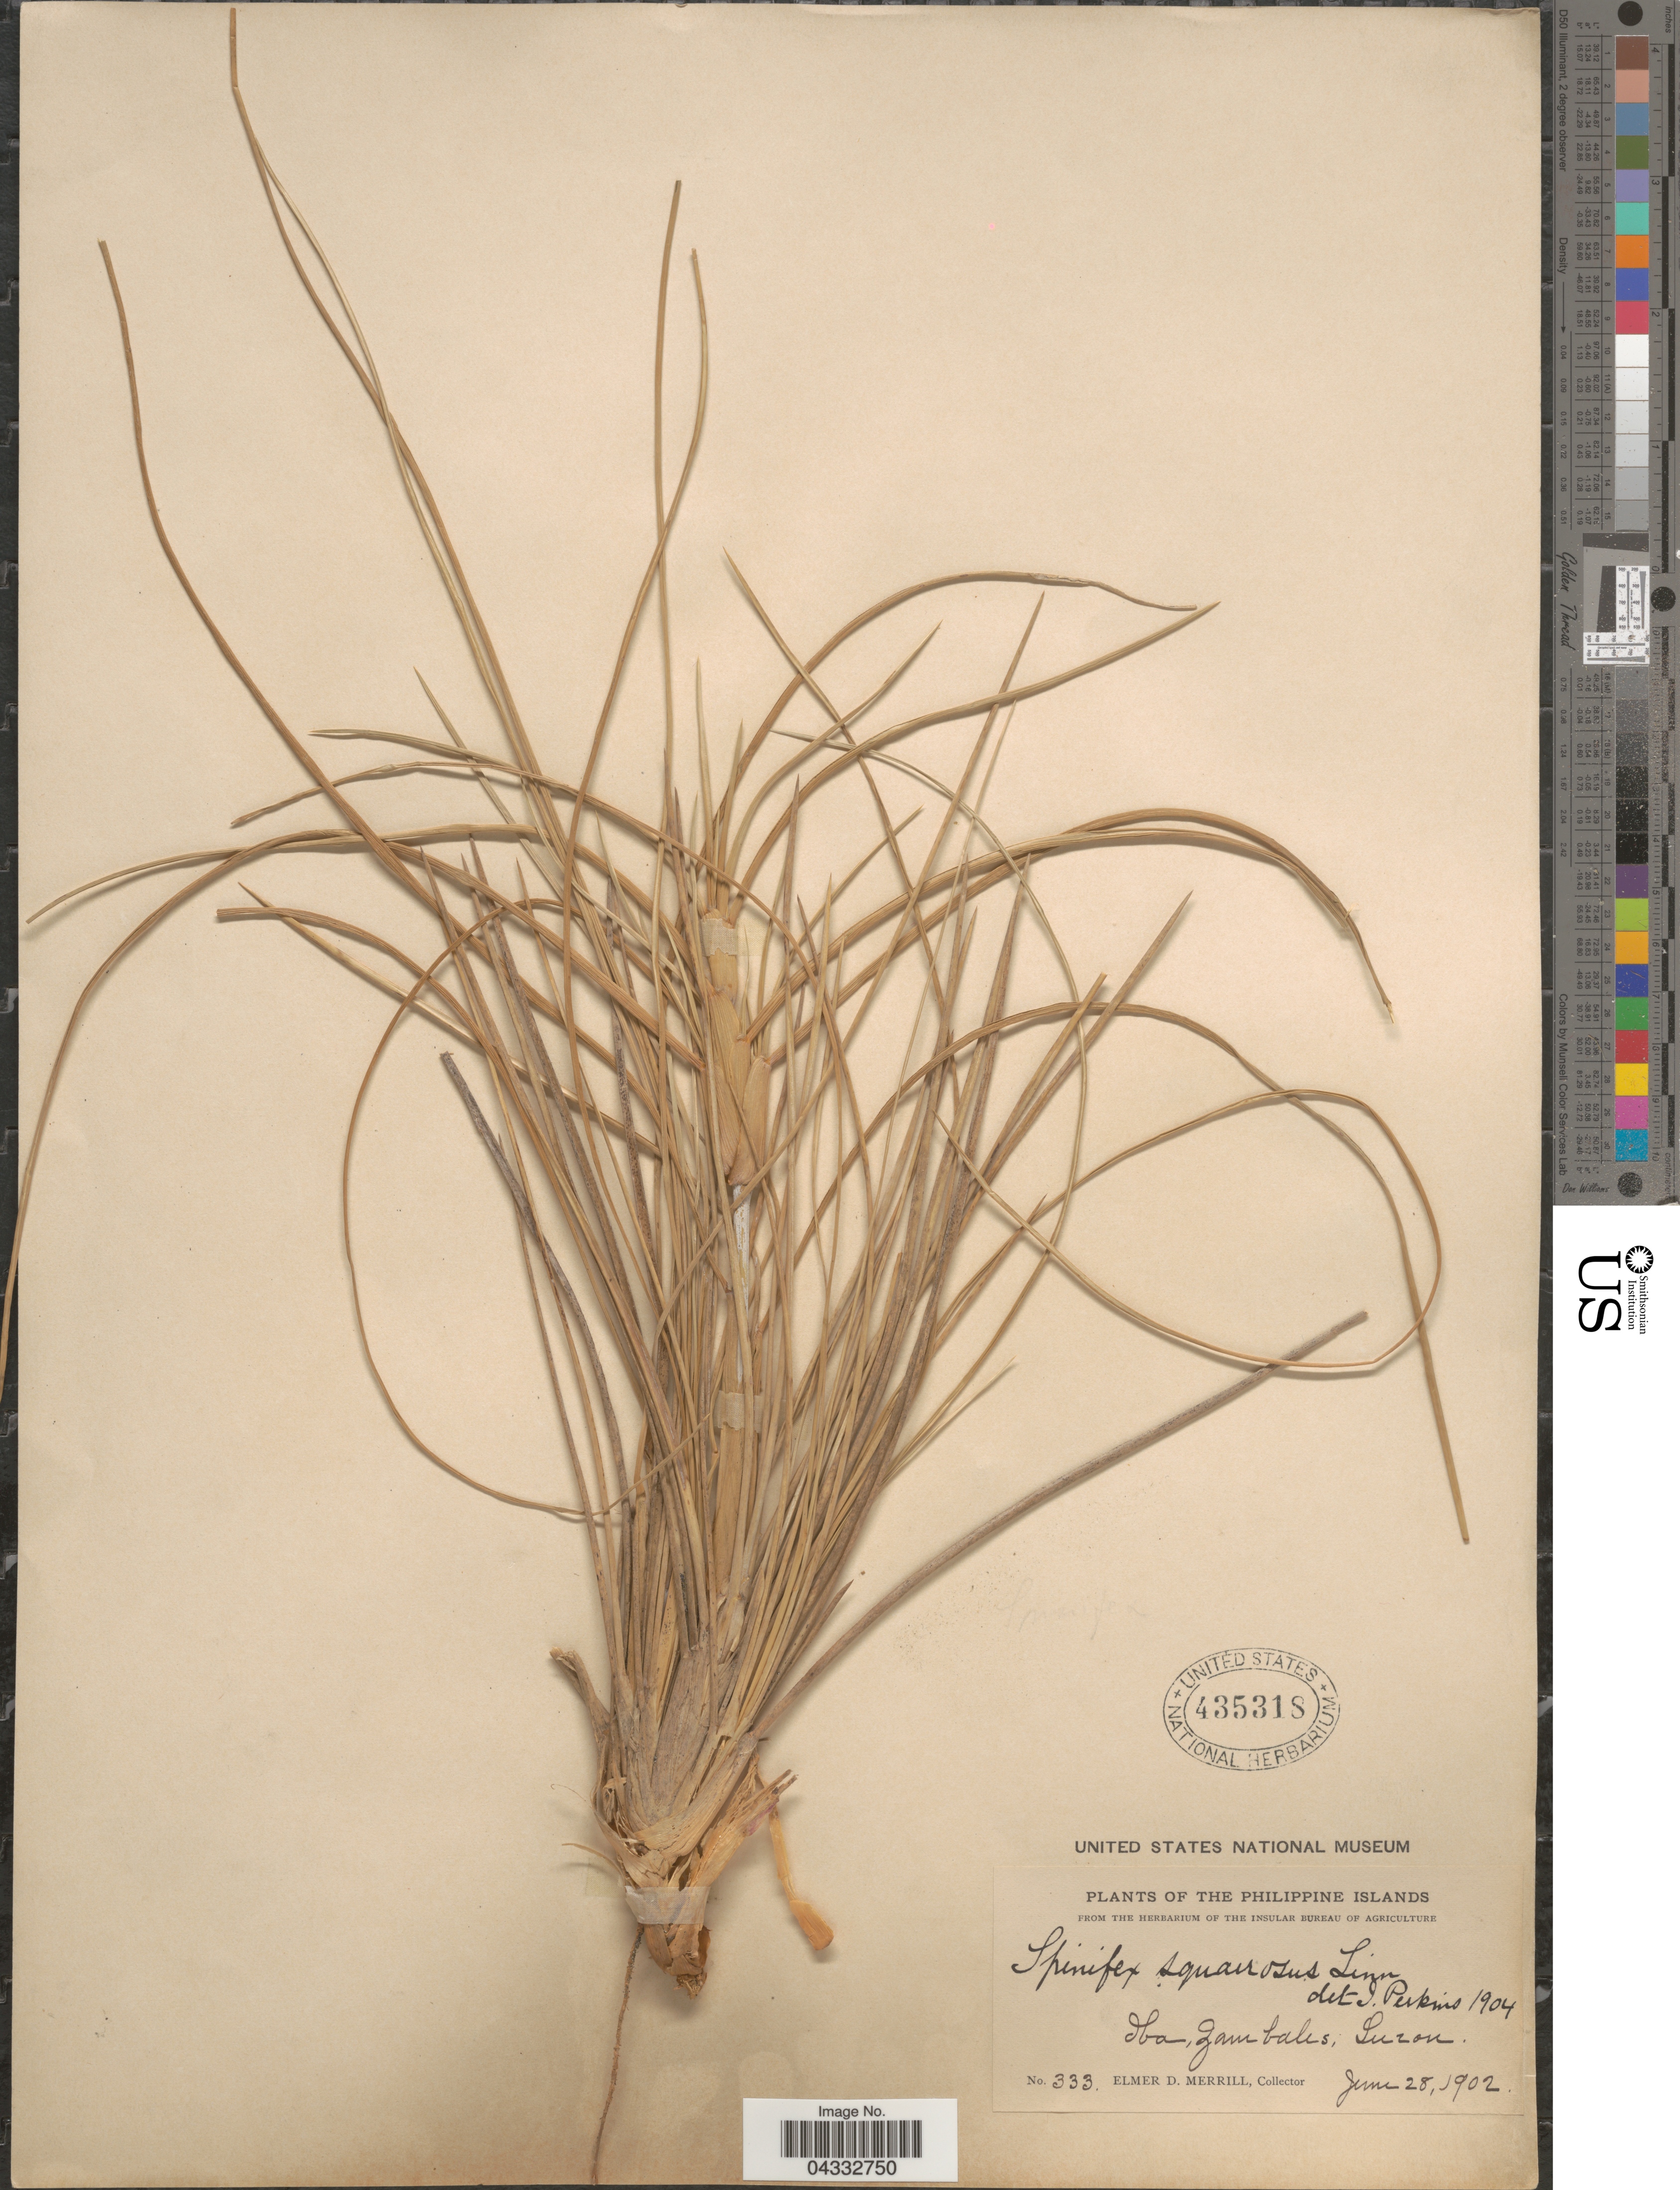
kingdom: Plantae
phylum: Tracheophyta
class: Liliopsida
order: Poales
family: Poaceae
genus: Spinifex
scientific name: Spinifex littoreus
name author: (Burm. f.) Merr.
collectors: E. D. Merrill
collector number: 333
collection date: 1902-06-28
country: Philippines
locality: Iba, Zambales, Luzon.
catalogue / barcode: US 435318